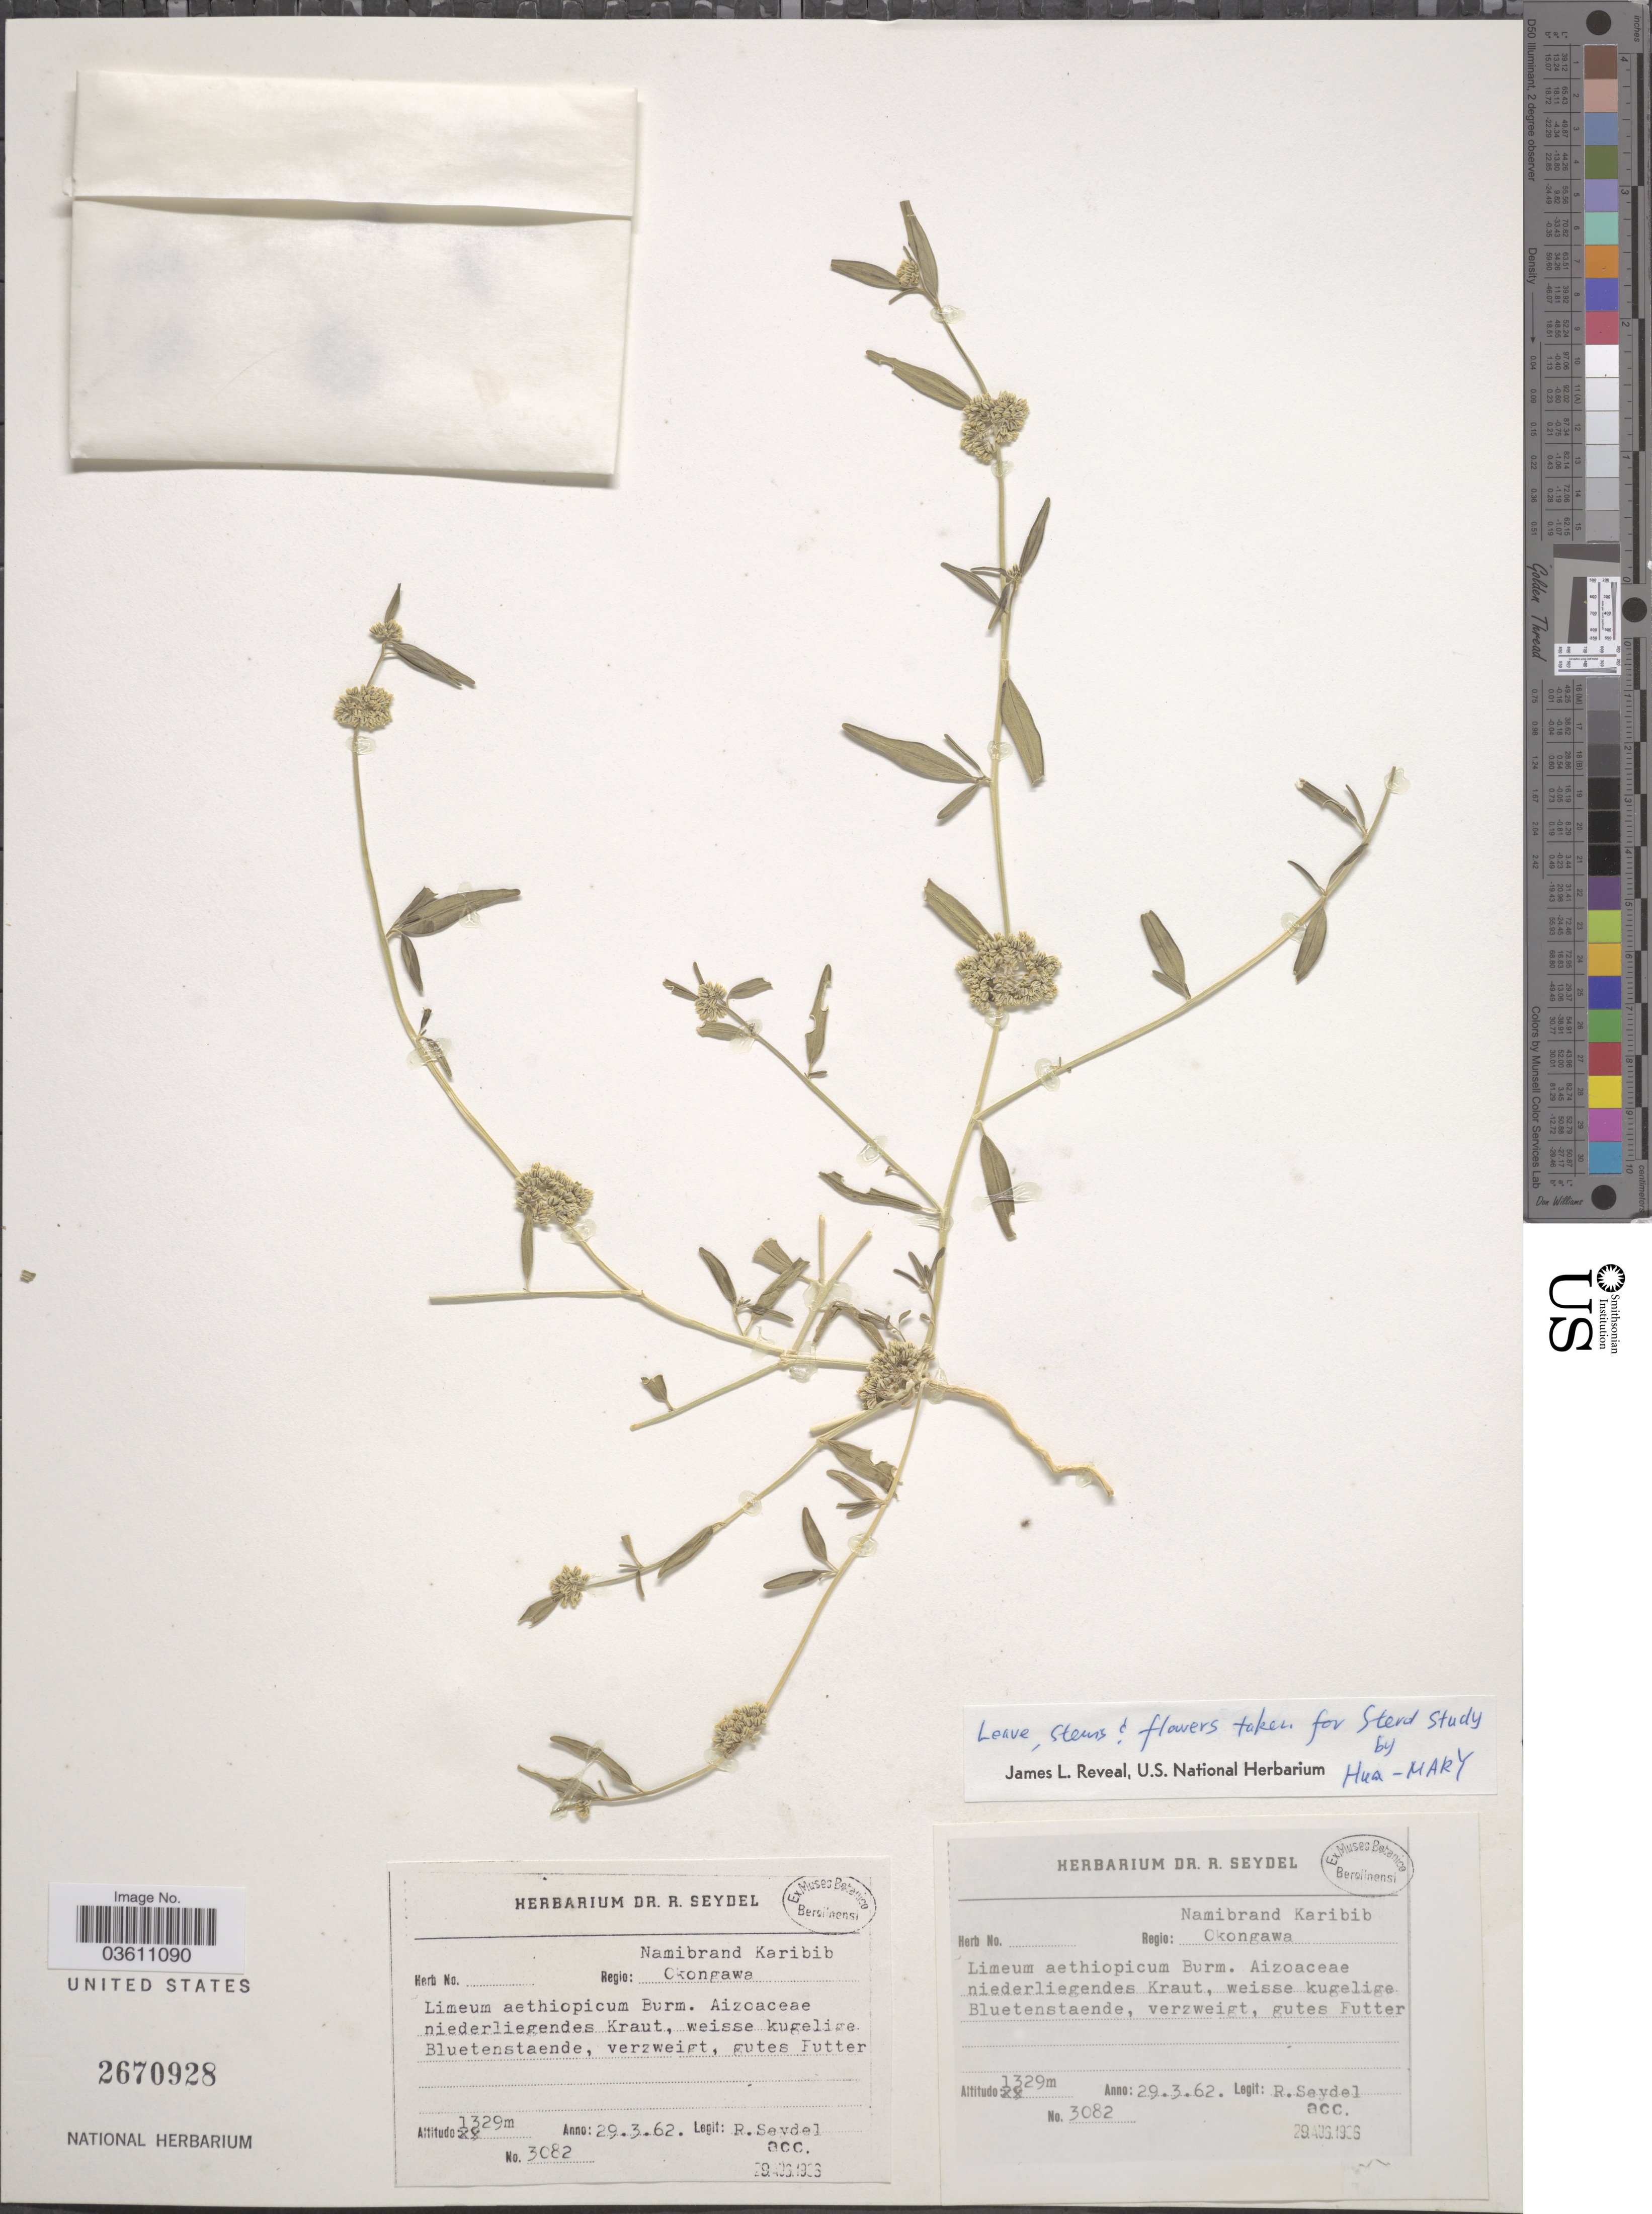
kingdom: Plantae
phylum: Tracheophyta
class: Magnoliopsida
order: Caryophyllales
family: Limeaceae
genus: Limeum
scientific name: Limeum aethiopicum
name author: Burm. f.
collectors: R. Seydel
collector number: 3082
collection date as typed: Transcribed d/m/y: 29/3/62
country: Namibia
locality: Regio: Namibrand Karibib Okongawa.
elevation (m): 1329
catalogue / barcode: US 2670928